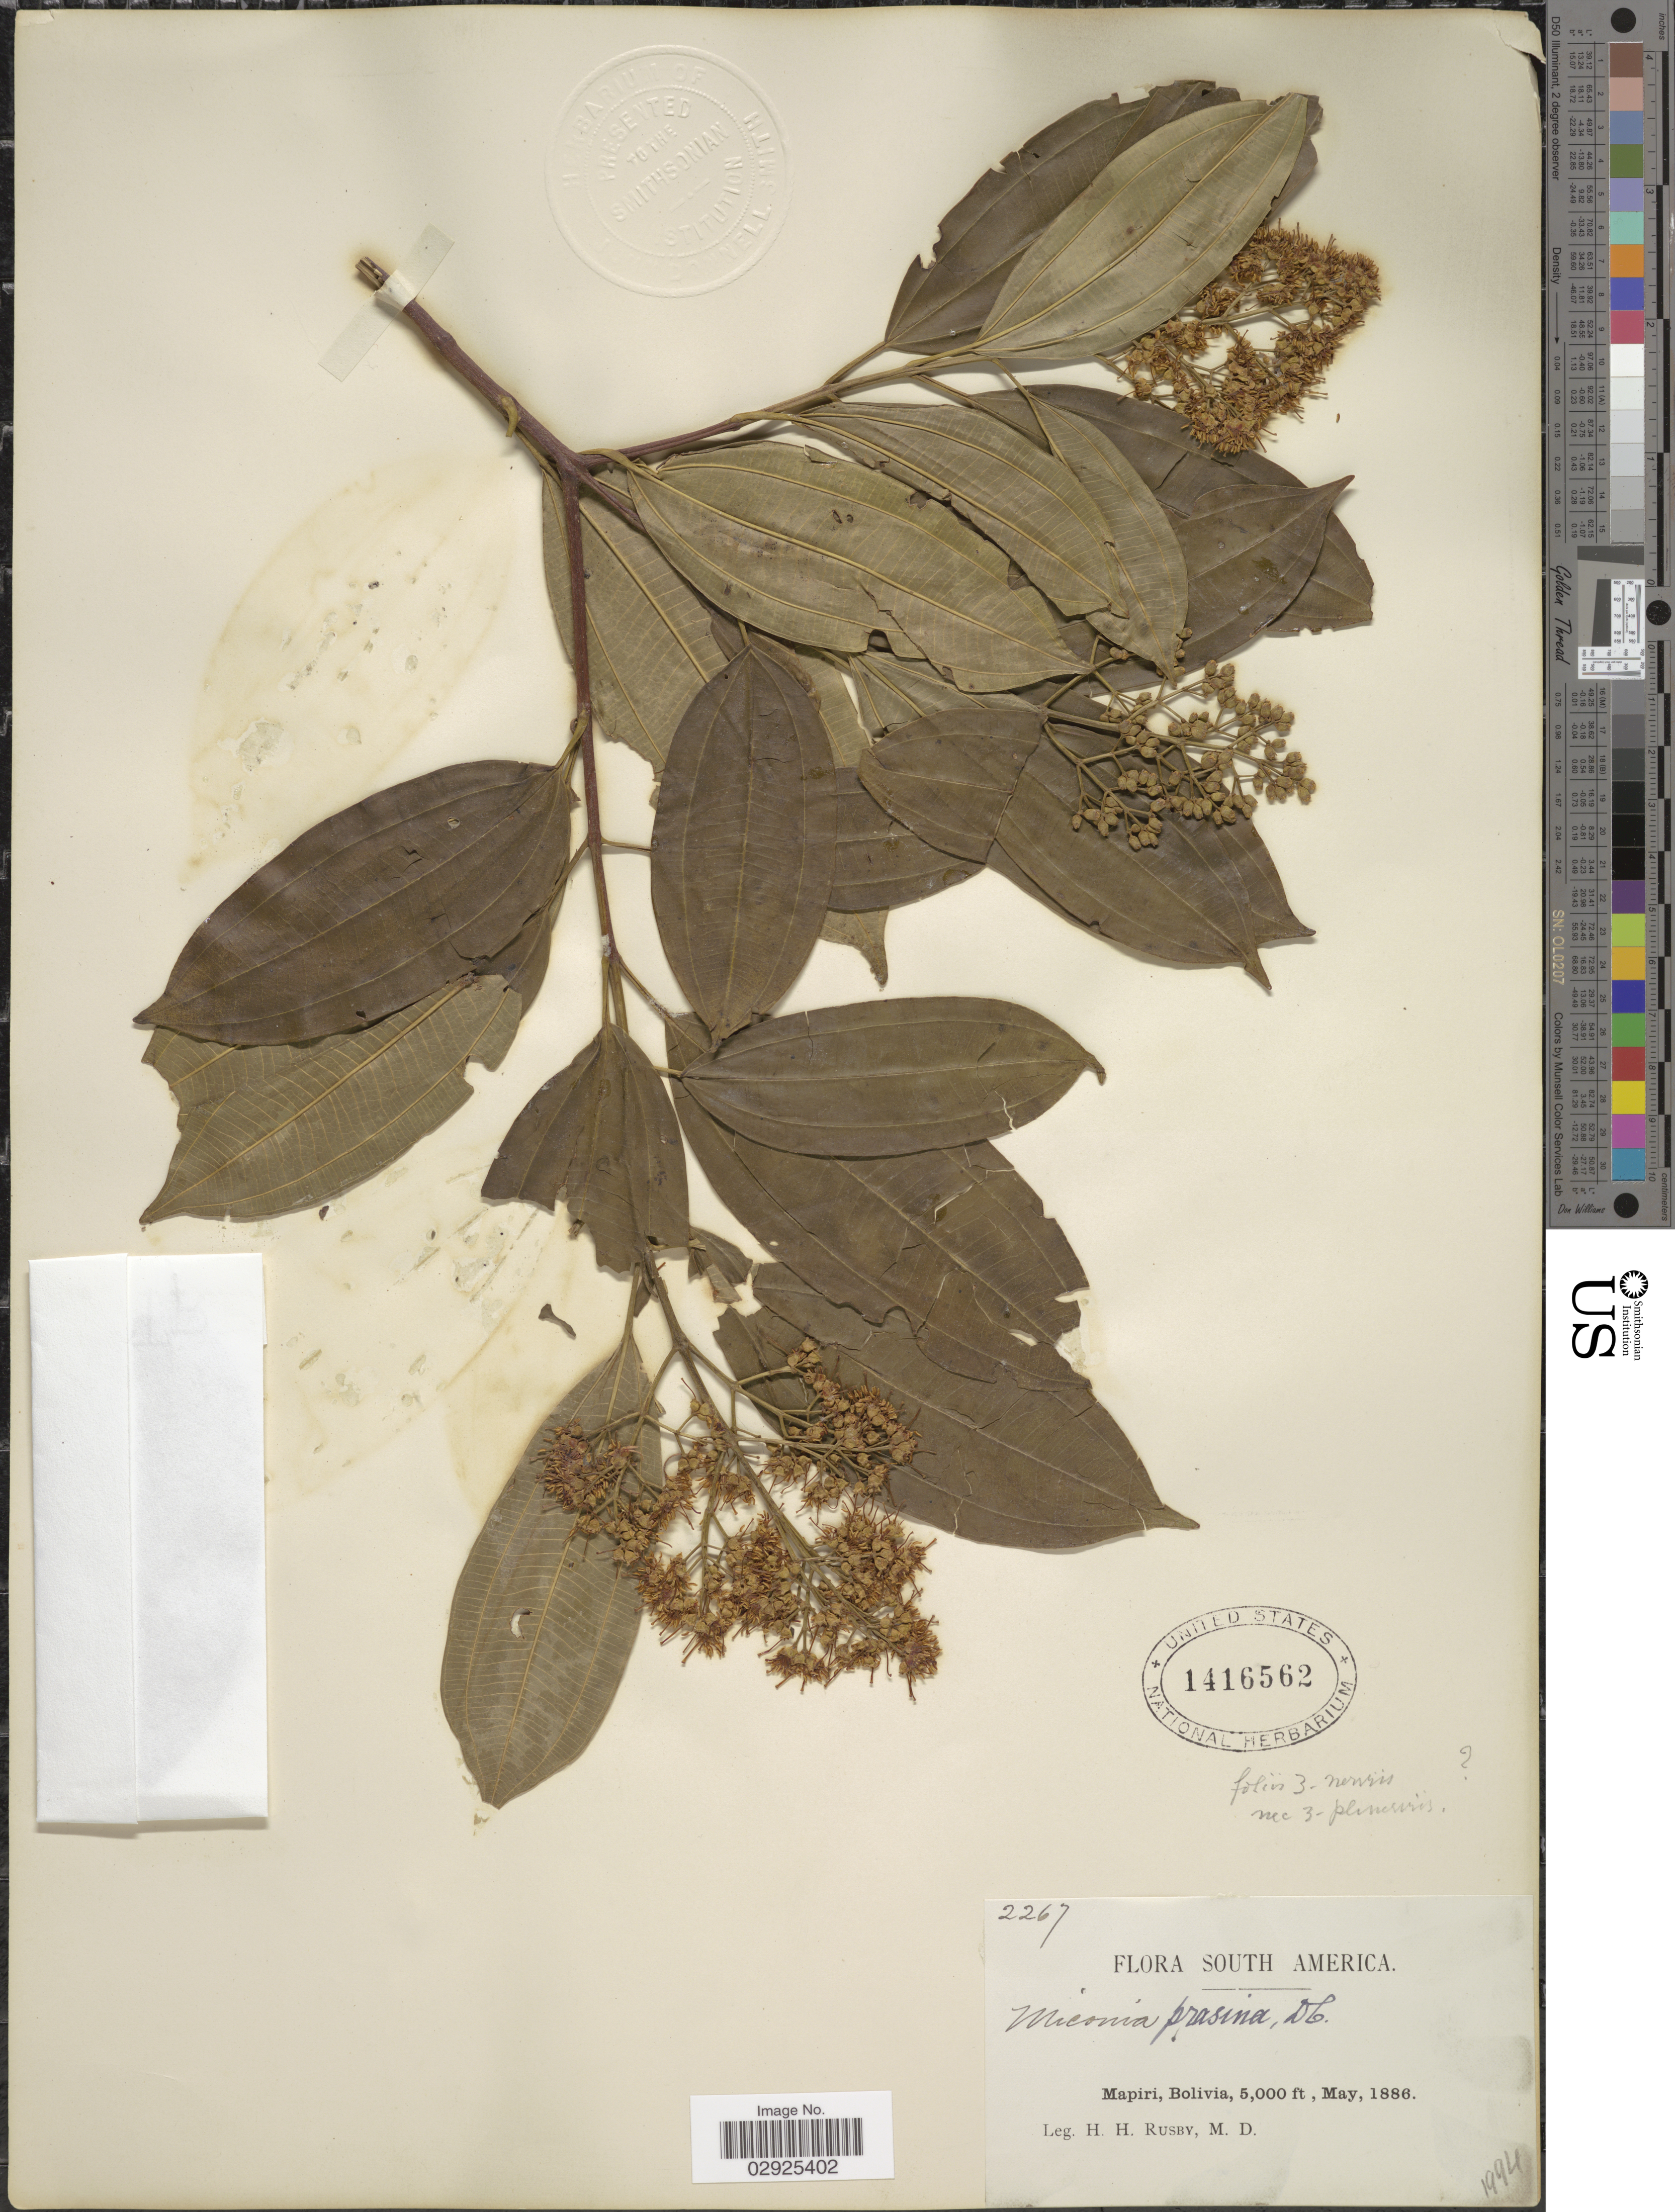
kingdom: Plantae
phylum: Tracheophyta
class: Magnoliopsida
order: Myrtales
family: Melastomataceae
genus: Miconia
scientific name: Miconia sp.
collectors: H. H. Rusby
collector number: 2267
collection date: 1886-05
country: Bolivia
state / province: La Páz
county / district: Larecaja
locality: Mapiri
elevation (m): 1524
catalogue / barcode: US 1416562